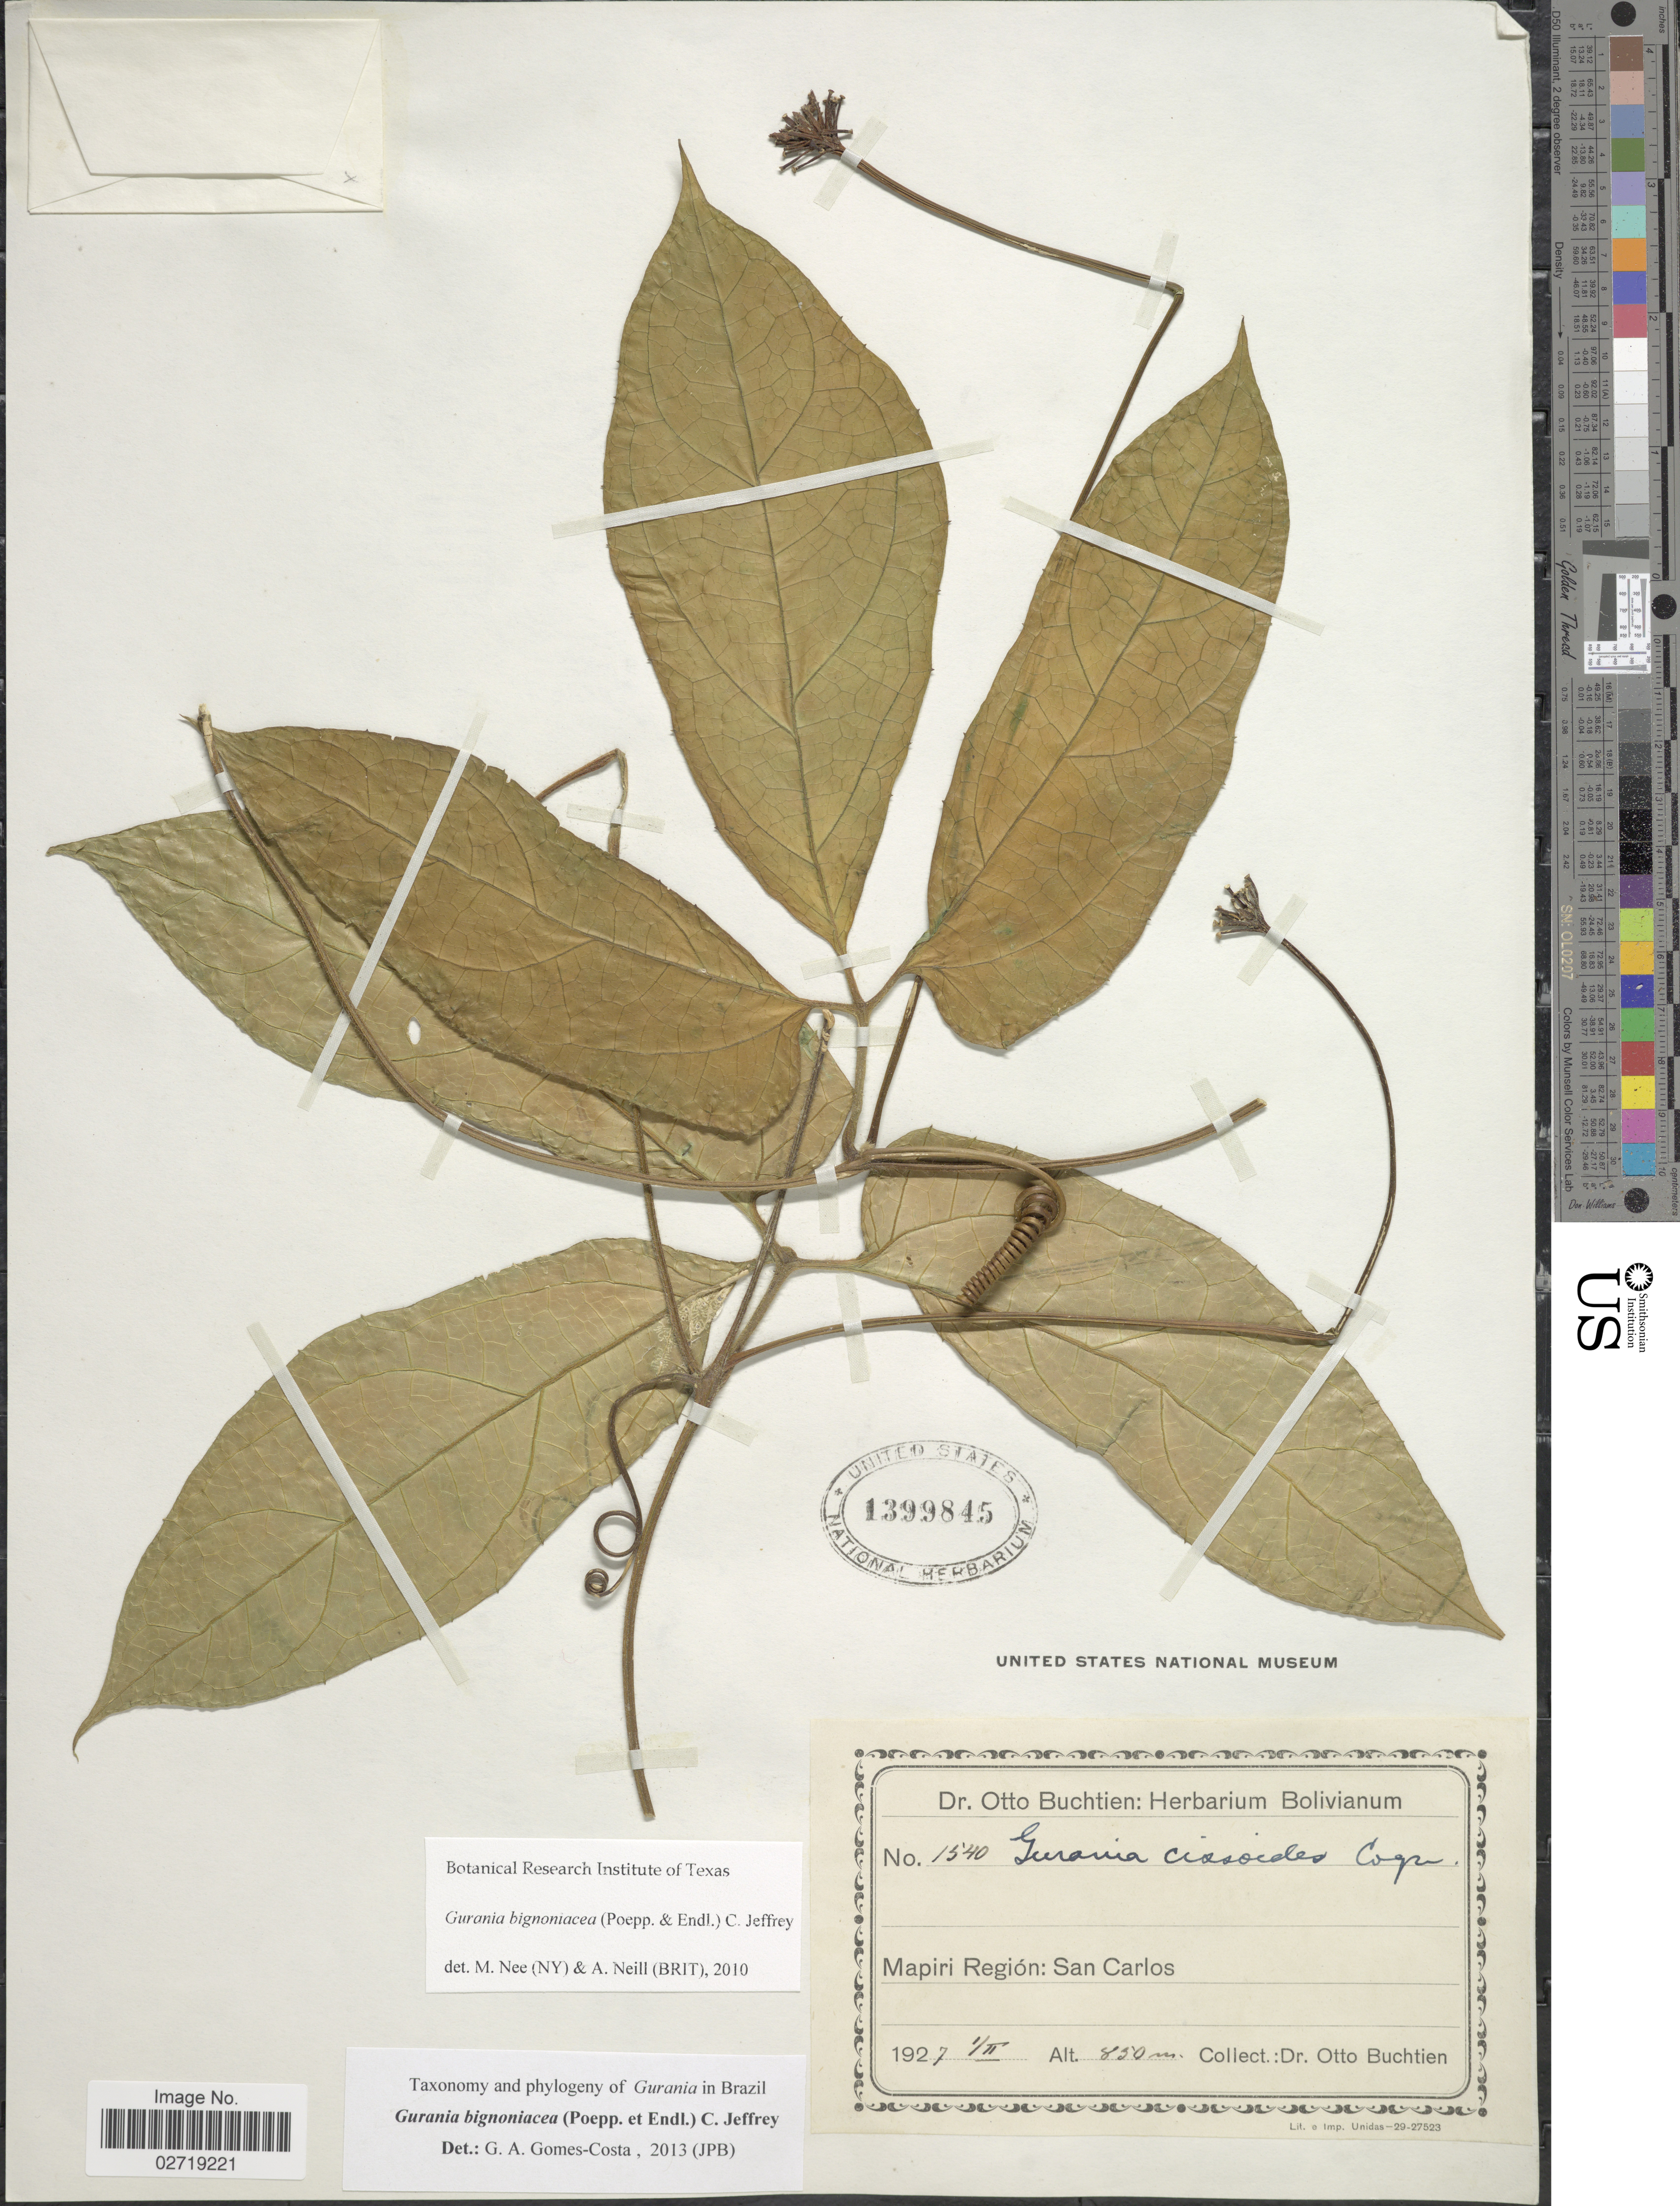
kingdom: Plantae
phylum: Tracheophyta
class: Magnoliopsida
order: Cucurbitales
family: Cucurbitaceae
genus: Gurania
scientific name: Gurania bignoniacea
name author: (Poepp. & Endl.) C. Jeffrey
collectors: O. Buchtien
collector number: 1540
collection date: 1927-02-01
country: Bolivia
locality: Mapiri Region: San Carlos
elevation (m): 850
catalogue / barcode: US 1399845